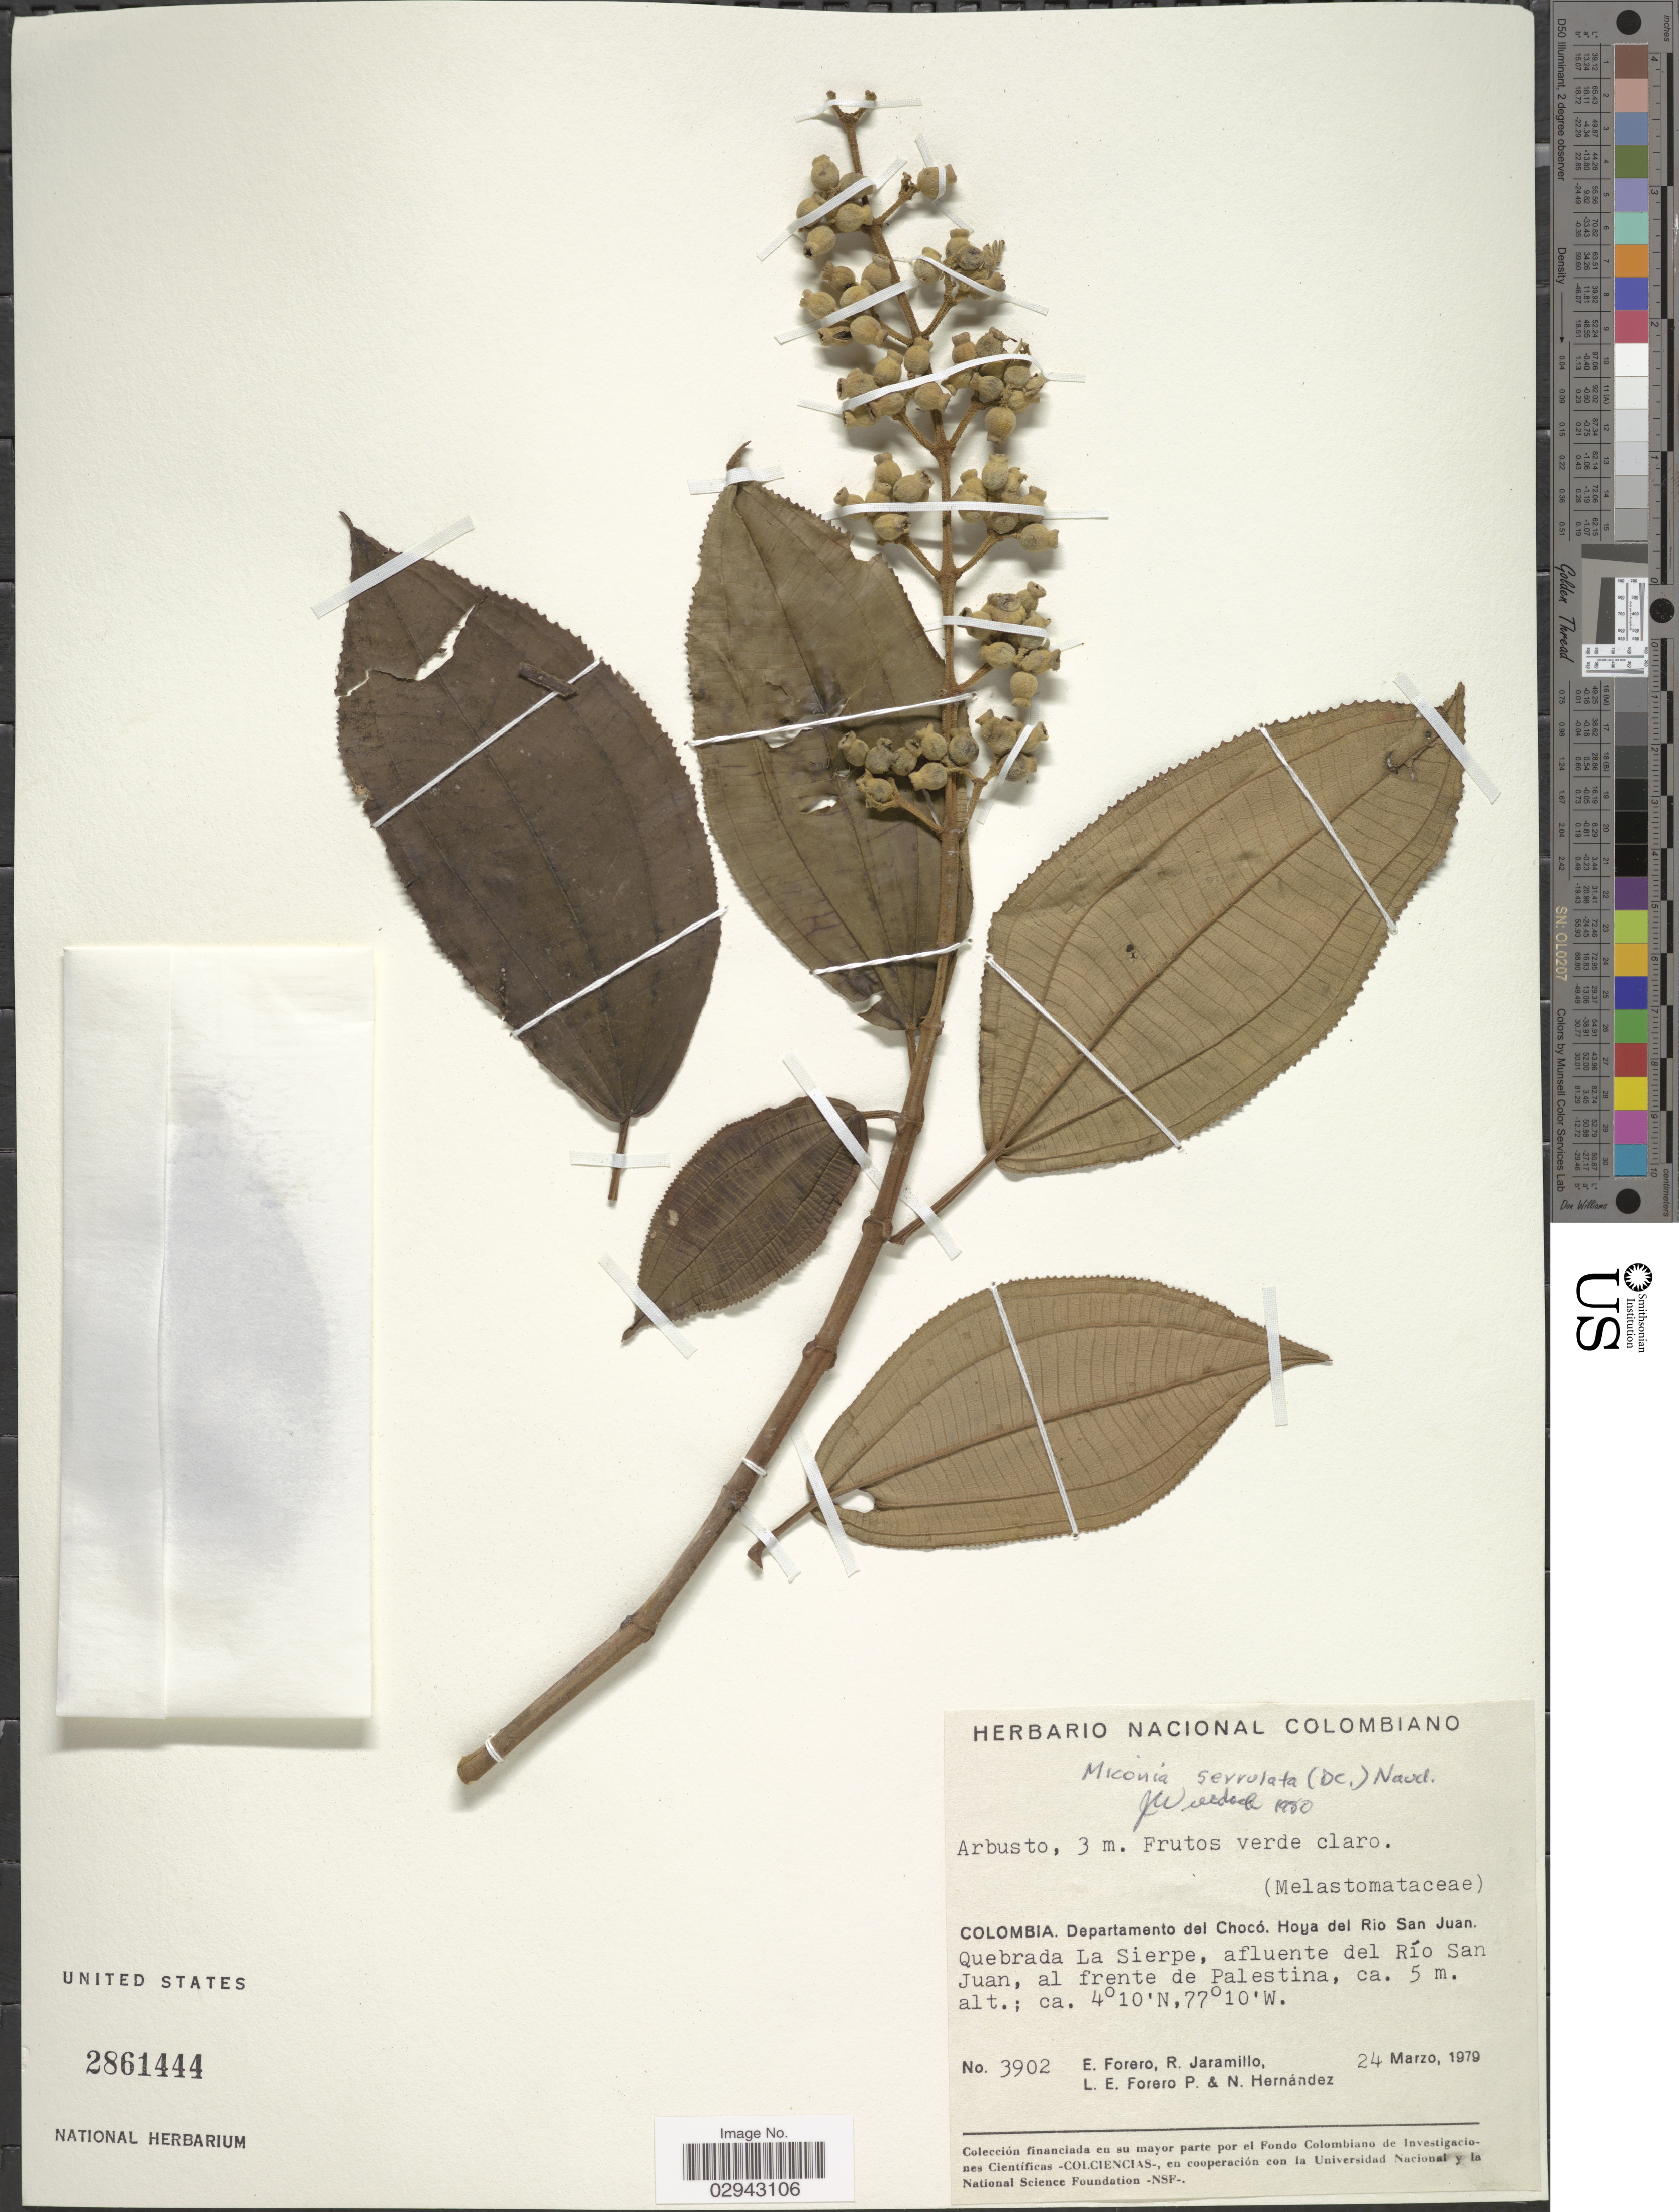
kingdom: Plantae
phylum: Tracheophyta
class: Magnoliopsida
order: Myrtales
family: Melastomataceae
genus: Miconia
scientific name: Miconia serrulata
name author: (DC.) Naudin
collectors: E. Forero, R. Jaramillo, L. E. Forero & N. Hernandez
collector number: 3902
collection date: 1979-03-24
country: Colombia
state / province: Chocó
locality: Departamento del Chocó. Hoya del Rio San Juan. Quebrada La Sierpe, afluente del Río San Juan, al frente de Palestina.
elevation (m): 5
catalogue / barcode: US 2861444